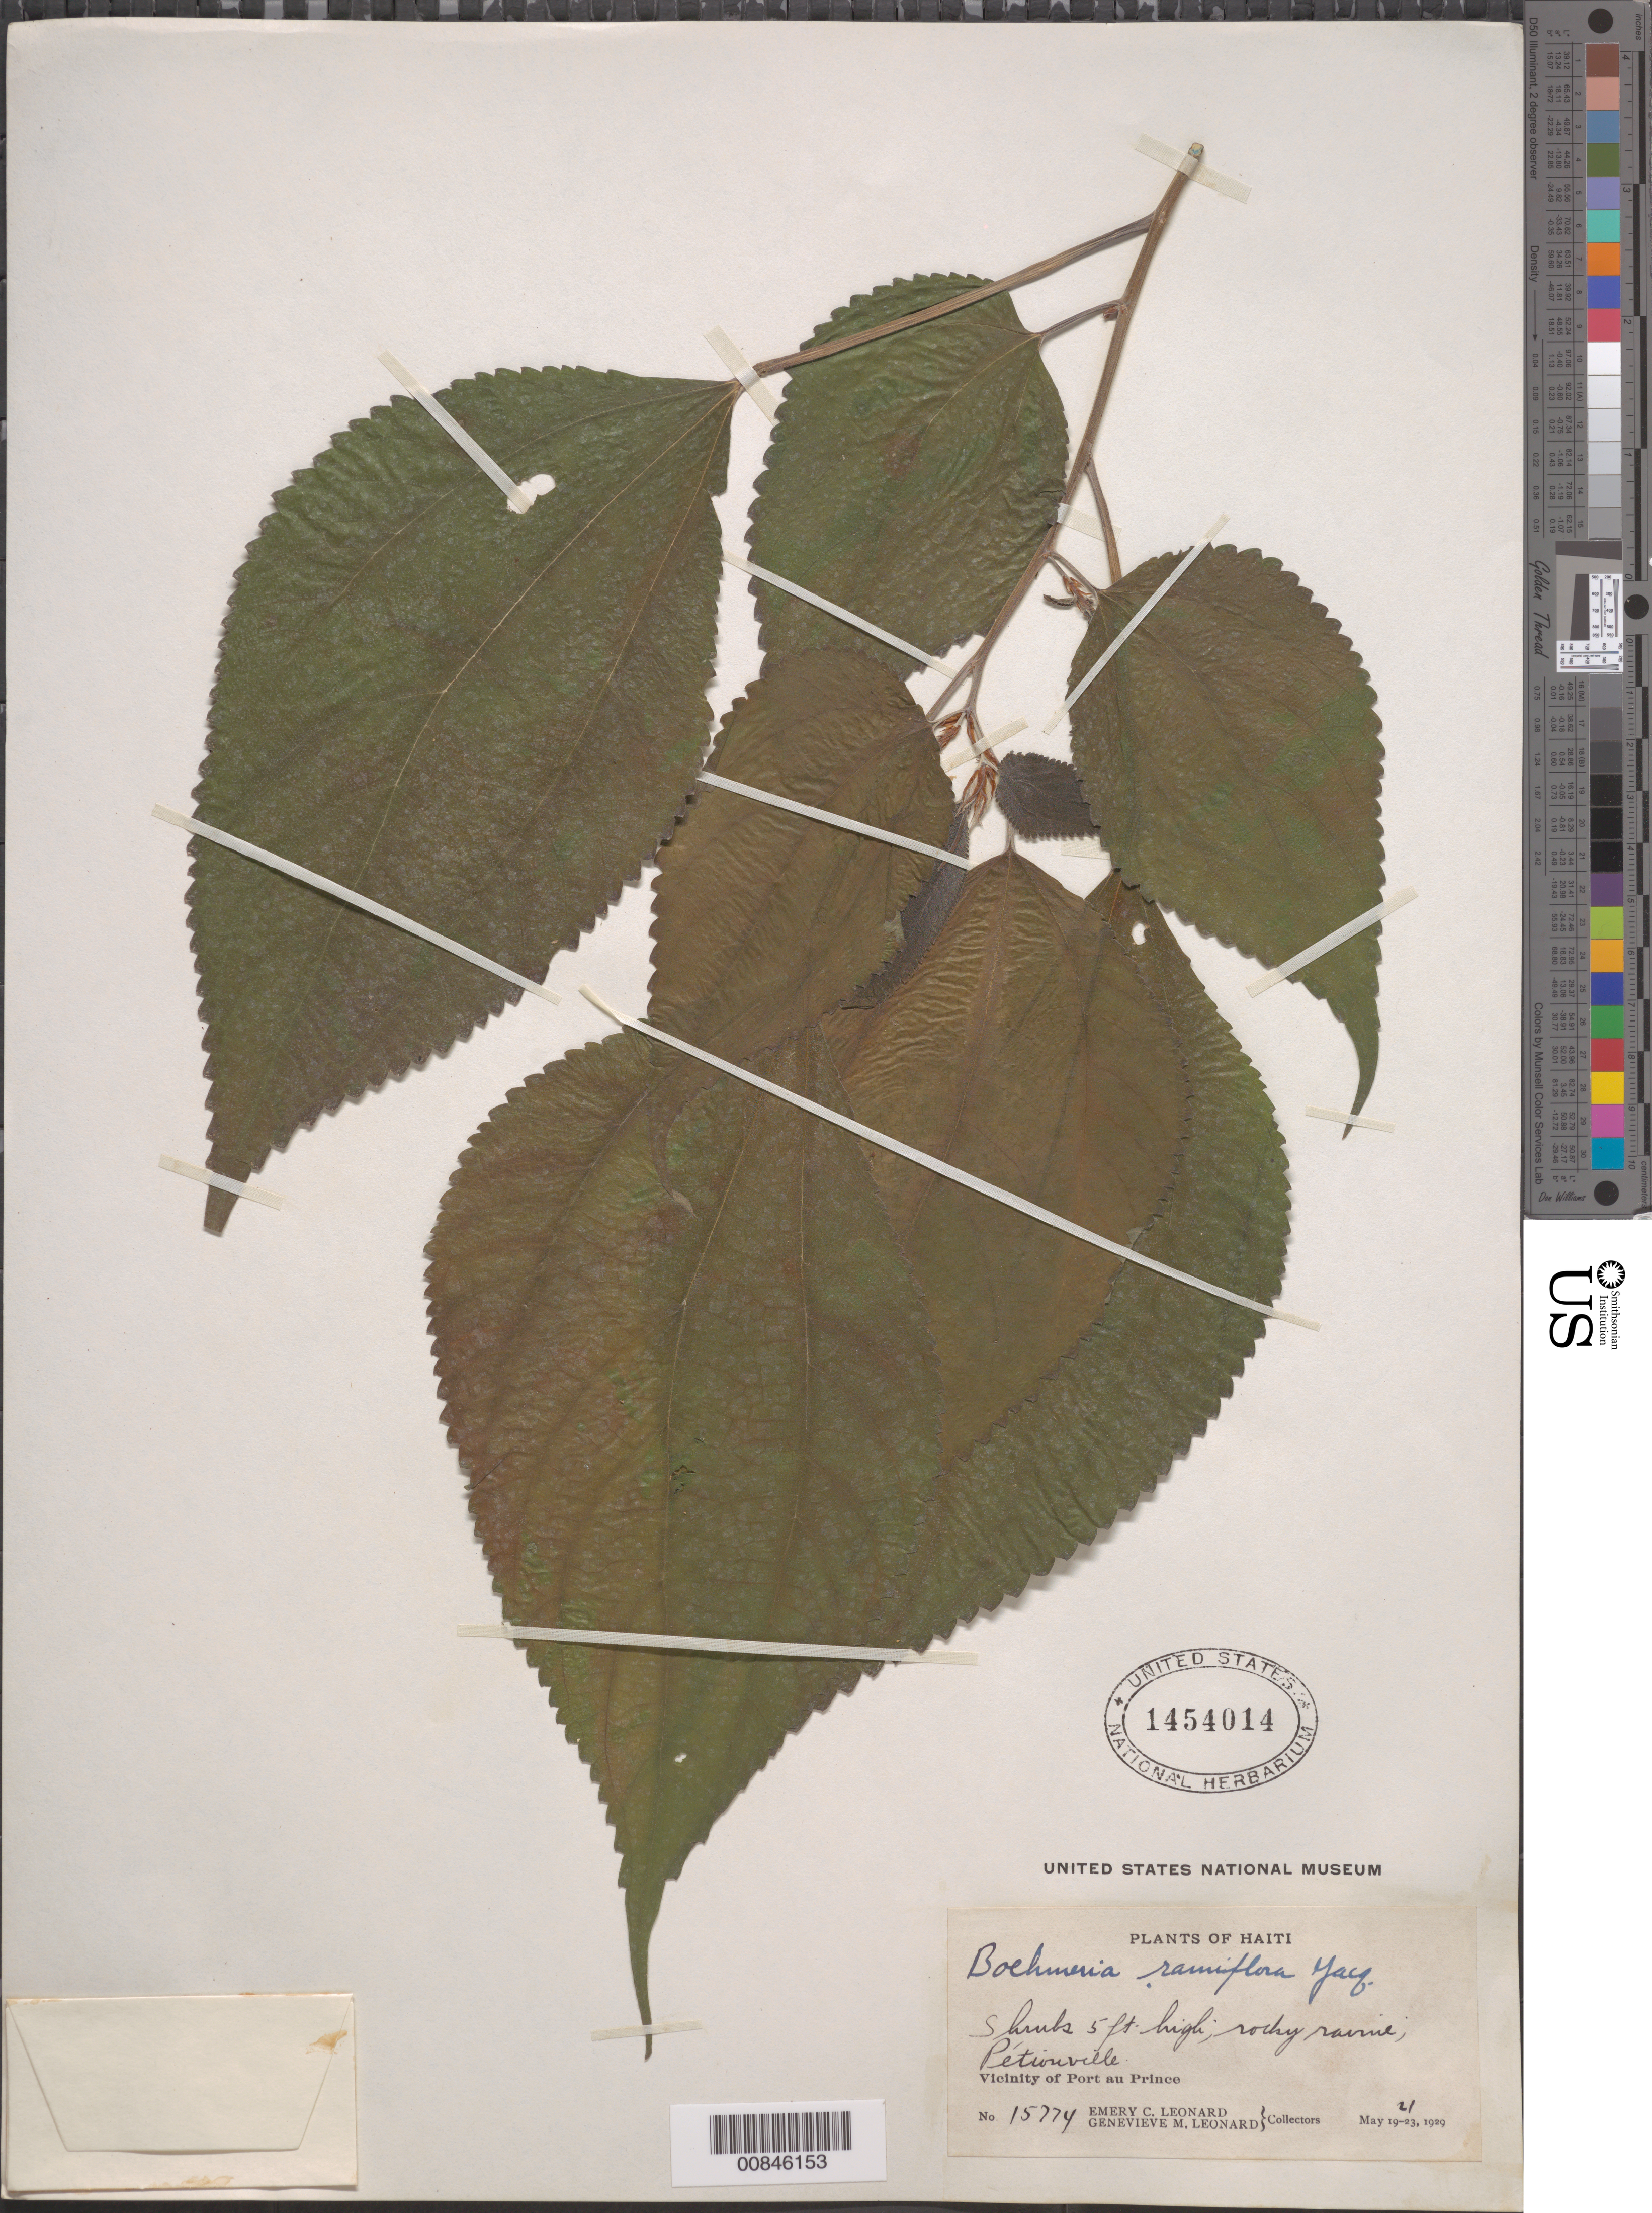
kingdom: Plantae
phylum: Tracheophyta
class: Magnoliopsida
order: Rosales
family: Urticaceae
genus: Boehmeria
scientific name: Boehmeria ramiflora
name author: Jacq.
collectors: E. C. Leonard & G. M. Leonard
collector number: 15774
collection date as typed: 21 May 1929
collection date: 1929-05-21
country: Haiti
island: Hispaniola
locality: Vicinity of Port-au-Prince. Pétionville.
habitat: Rocky ravine.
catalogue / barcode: US 1454014